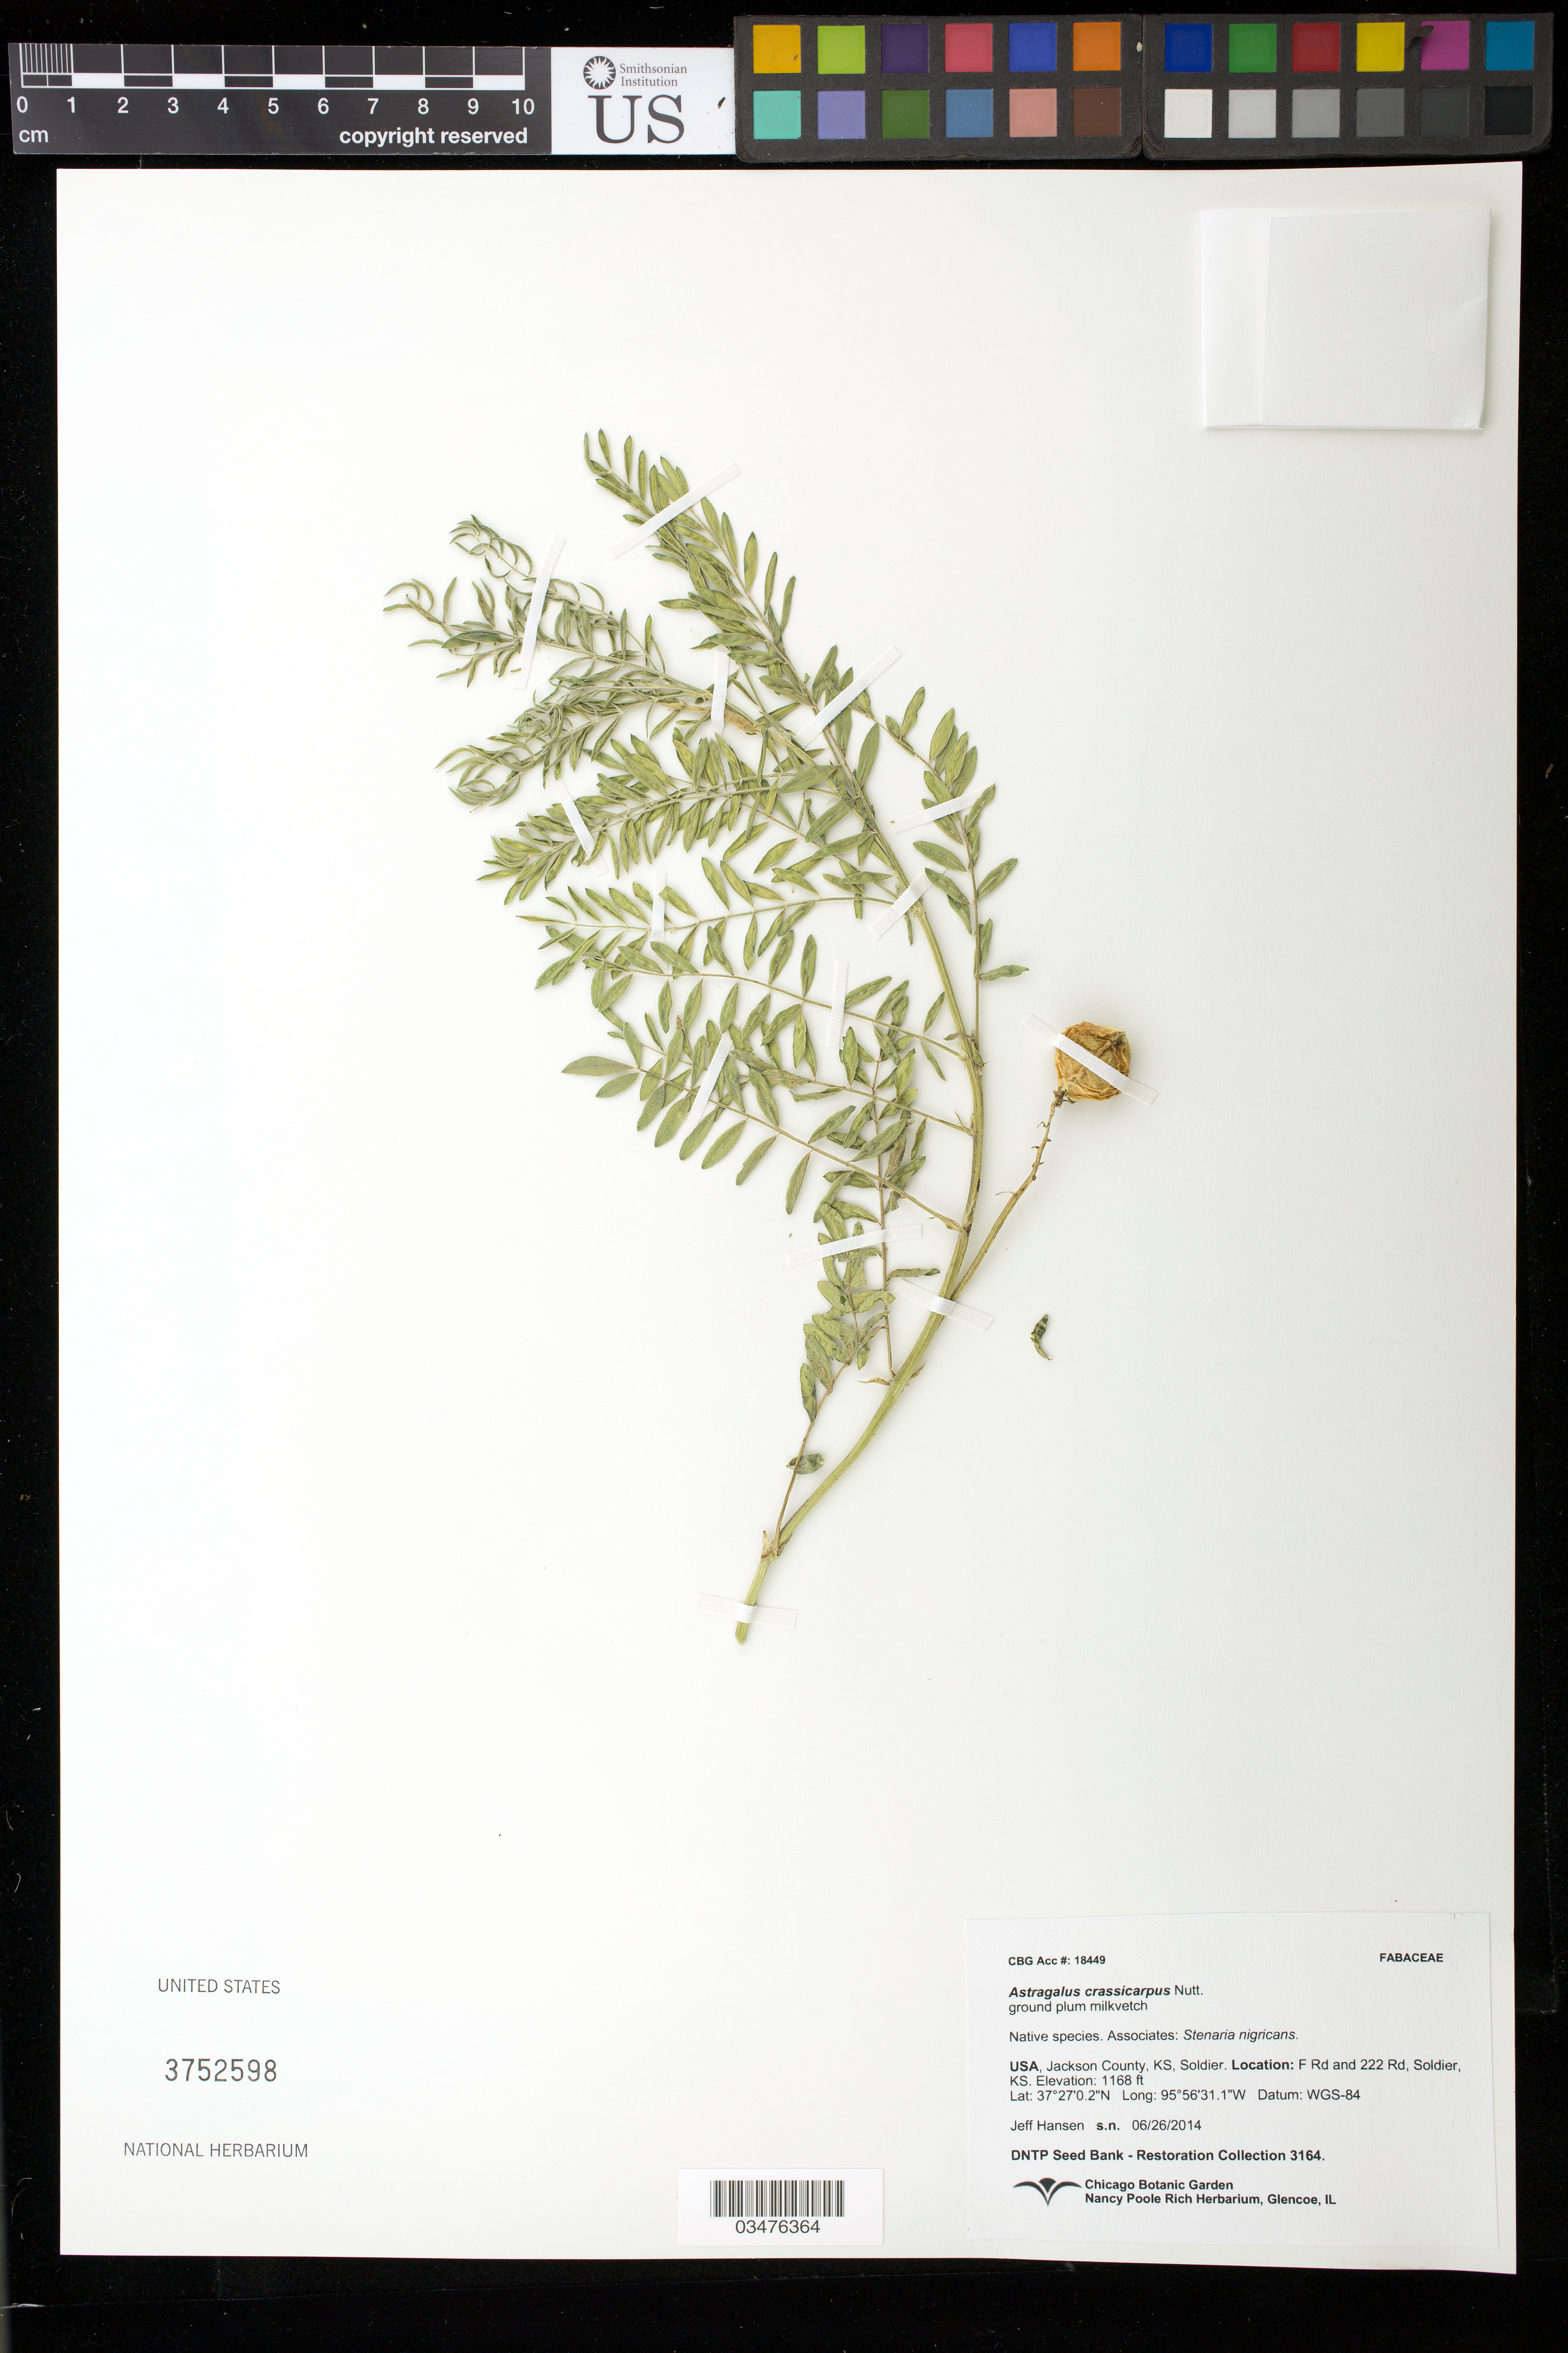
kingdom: Plantae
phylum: Tracheophyta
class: Magnoliopsida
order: Fabales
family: Fabaceae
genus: Astragalus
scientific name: Astragalus crassicarpus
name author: Nutt.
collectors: J. Hansen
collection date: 2014-06-26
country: United States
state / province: Kansas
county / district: Jackson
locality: Soldier, F Rd and 222 Rd.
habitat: With Stenaria nigricans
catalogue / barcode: US 3752598